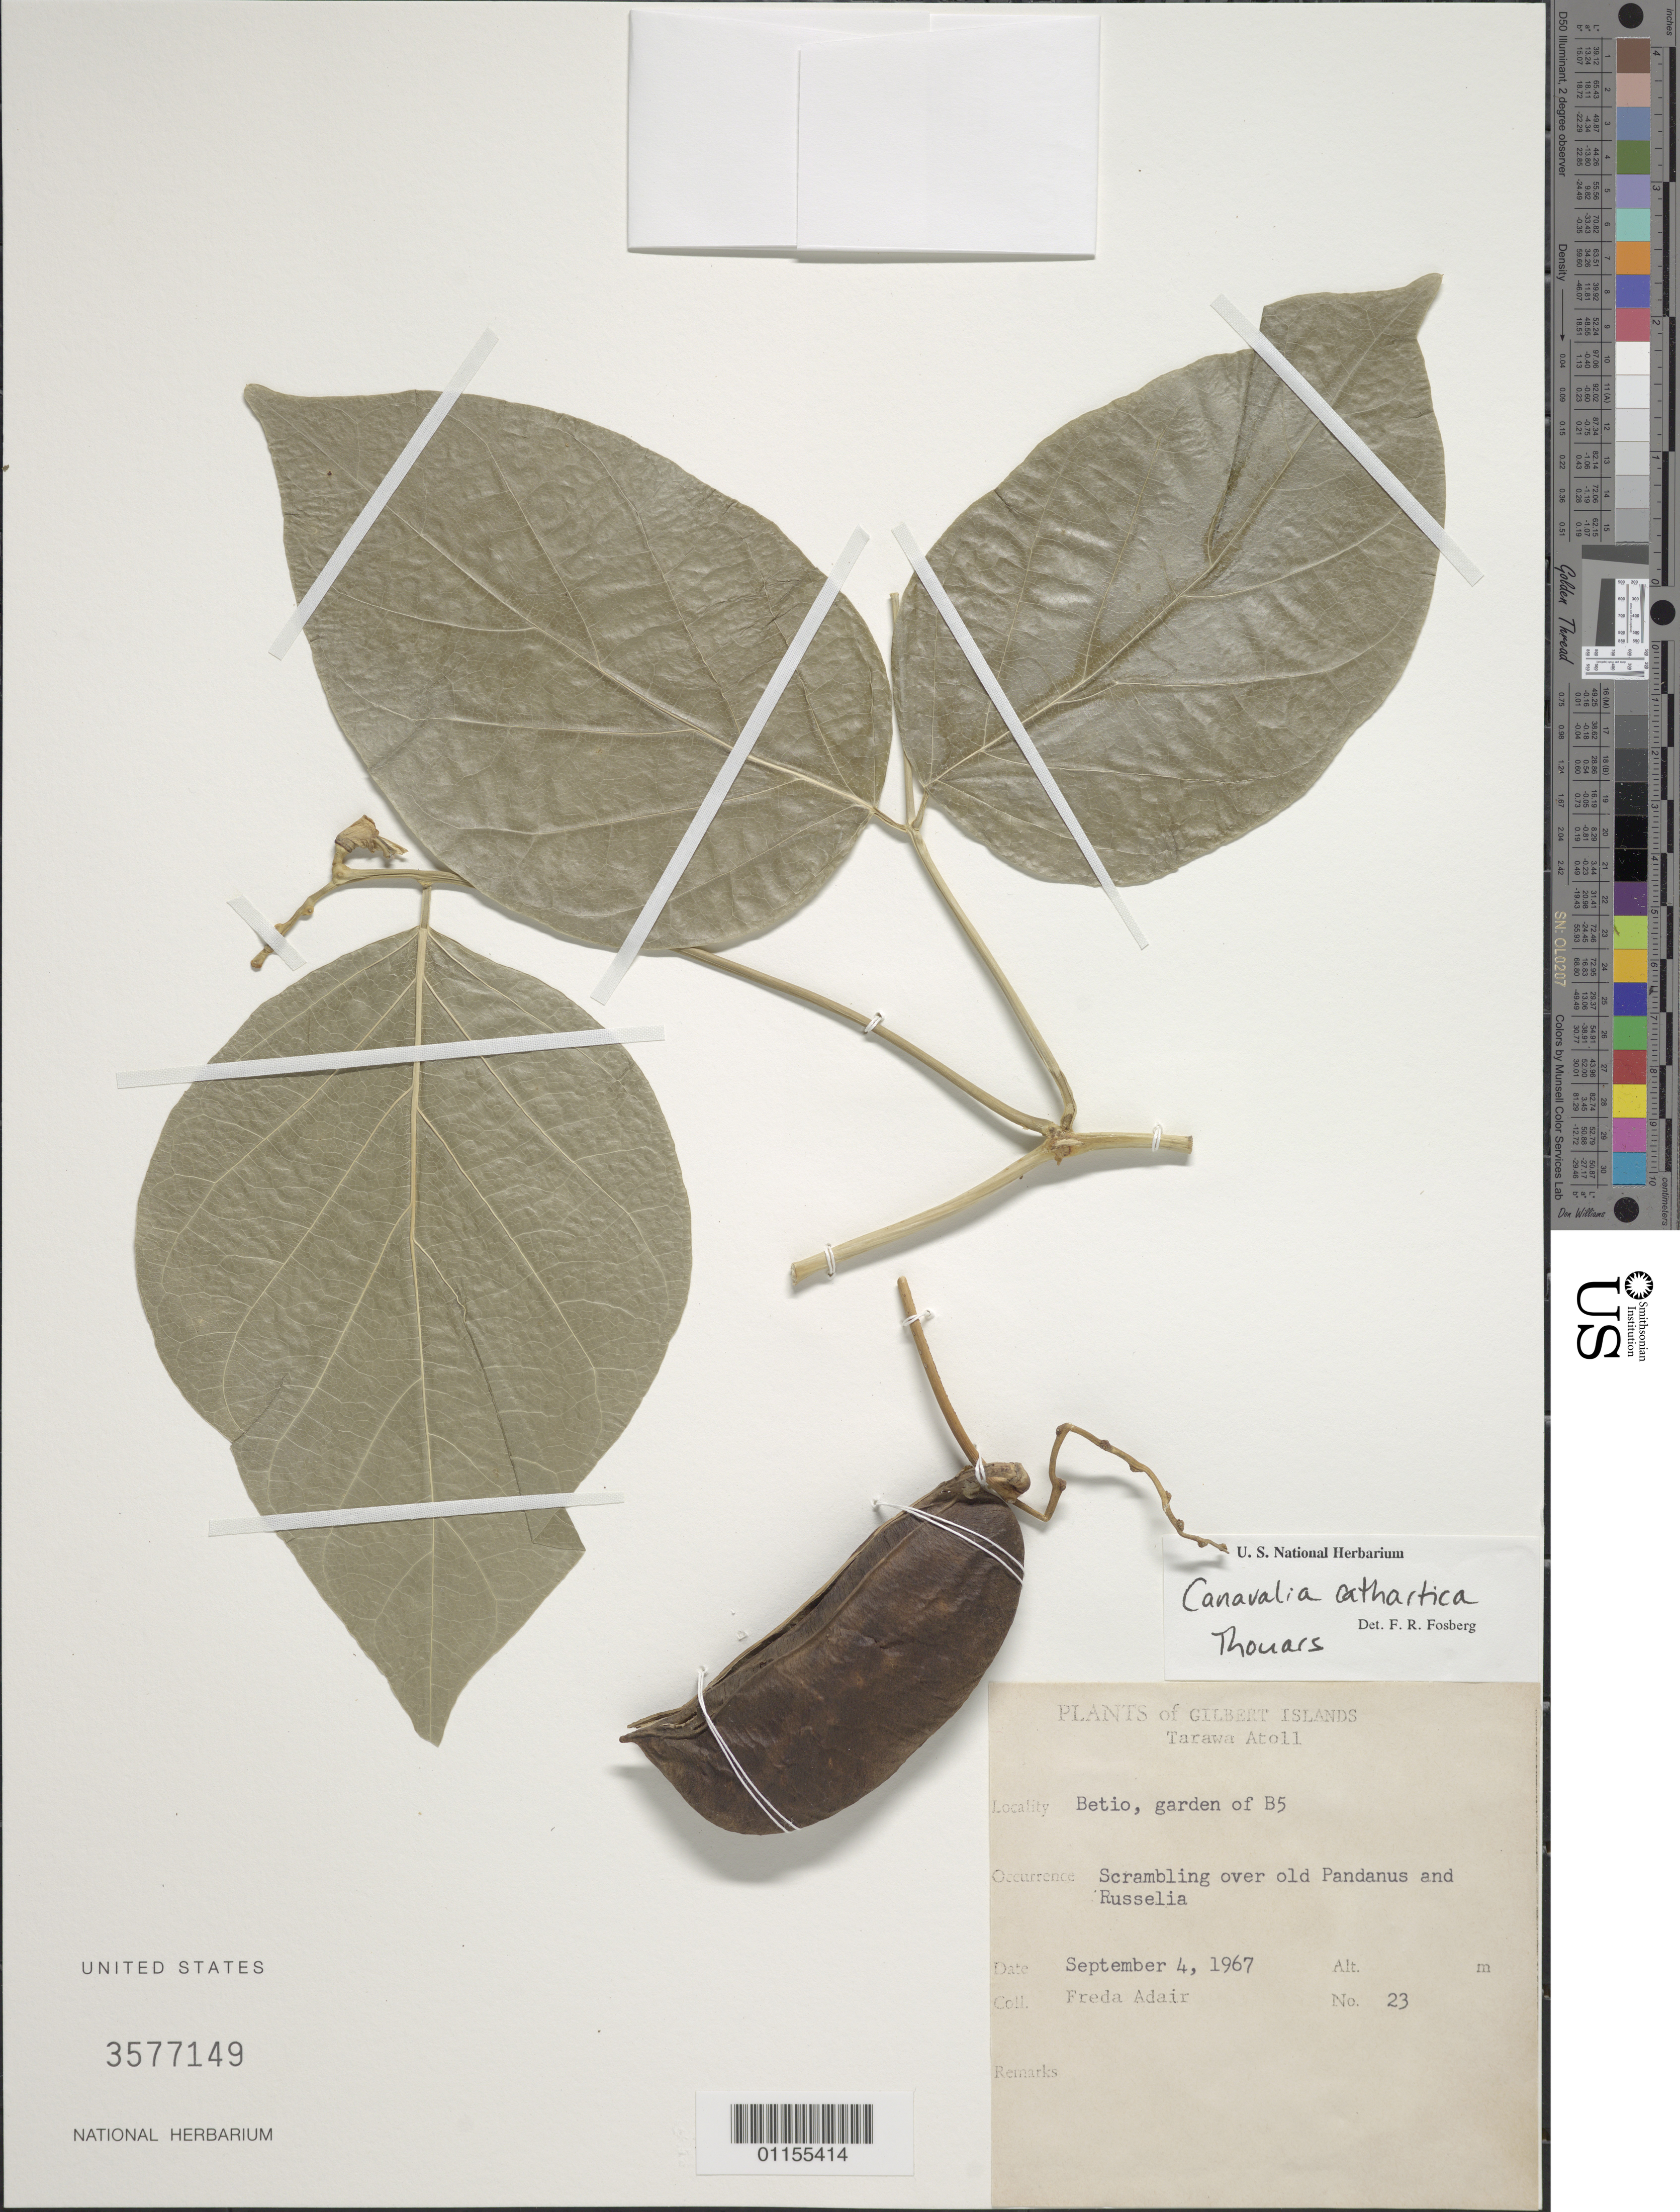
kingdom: Plantae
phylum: Tracheophyta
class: Magnoliopsida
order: Fabales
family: Fabaceae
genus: Canavalia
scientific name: Canavalia cathartica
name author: Thouars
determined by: Fosberg, F. R.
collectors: F. Adair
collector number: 23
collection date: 1967-09-04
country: Kiribati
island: Tarawa Atoll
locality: Betio, garden of B5.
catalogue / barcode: US 3577149